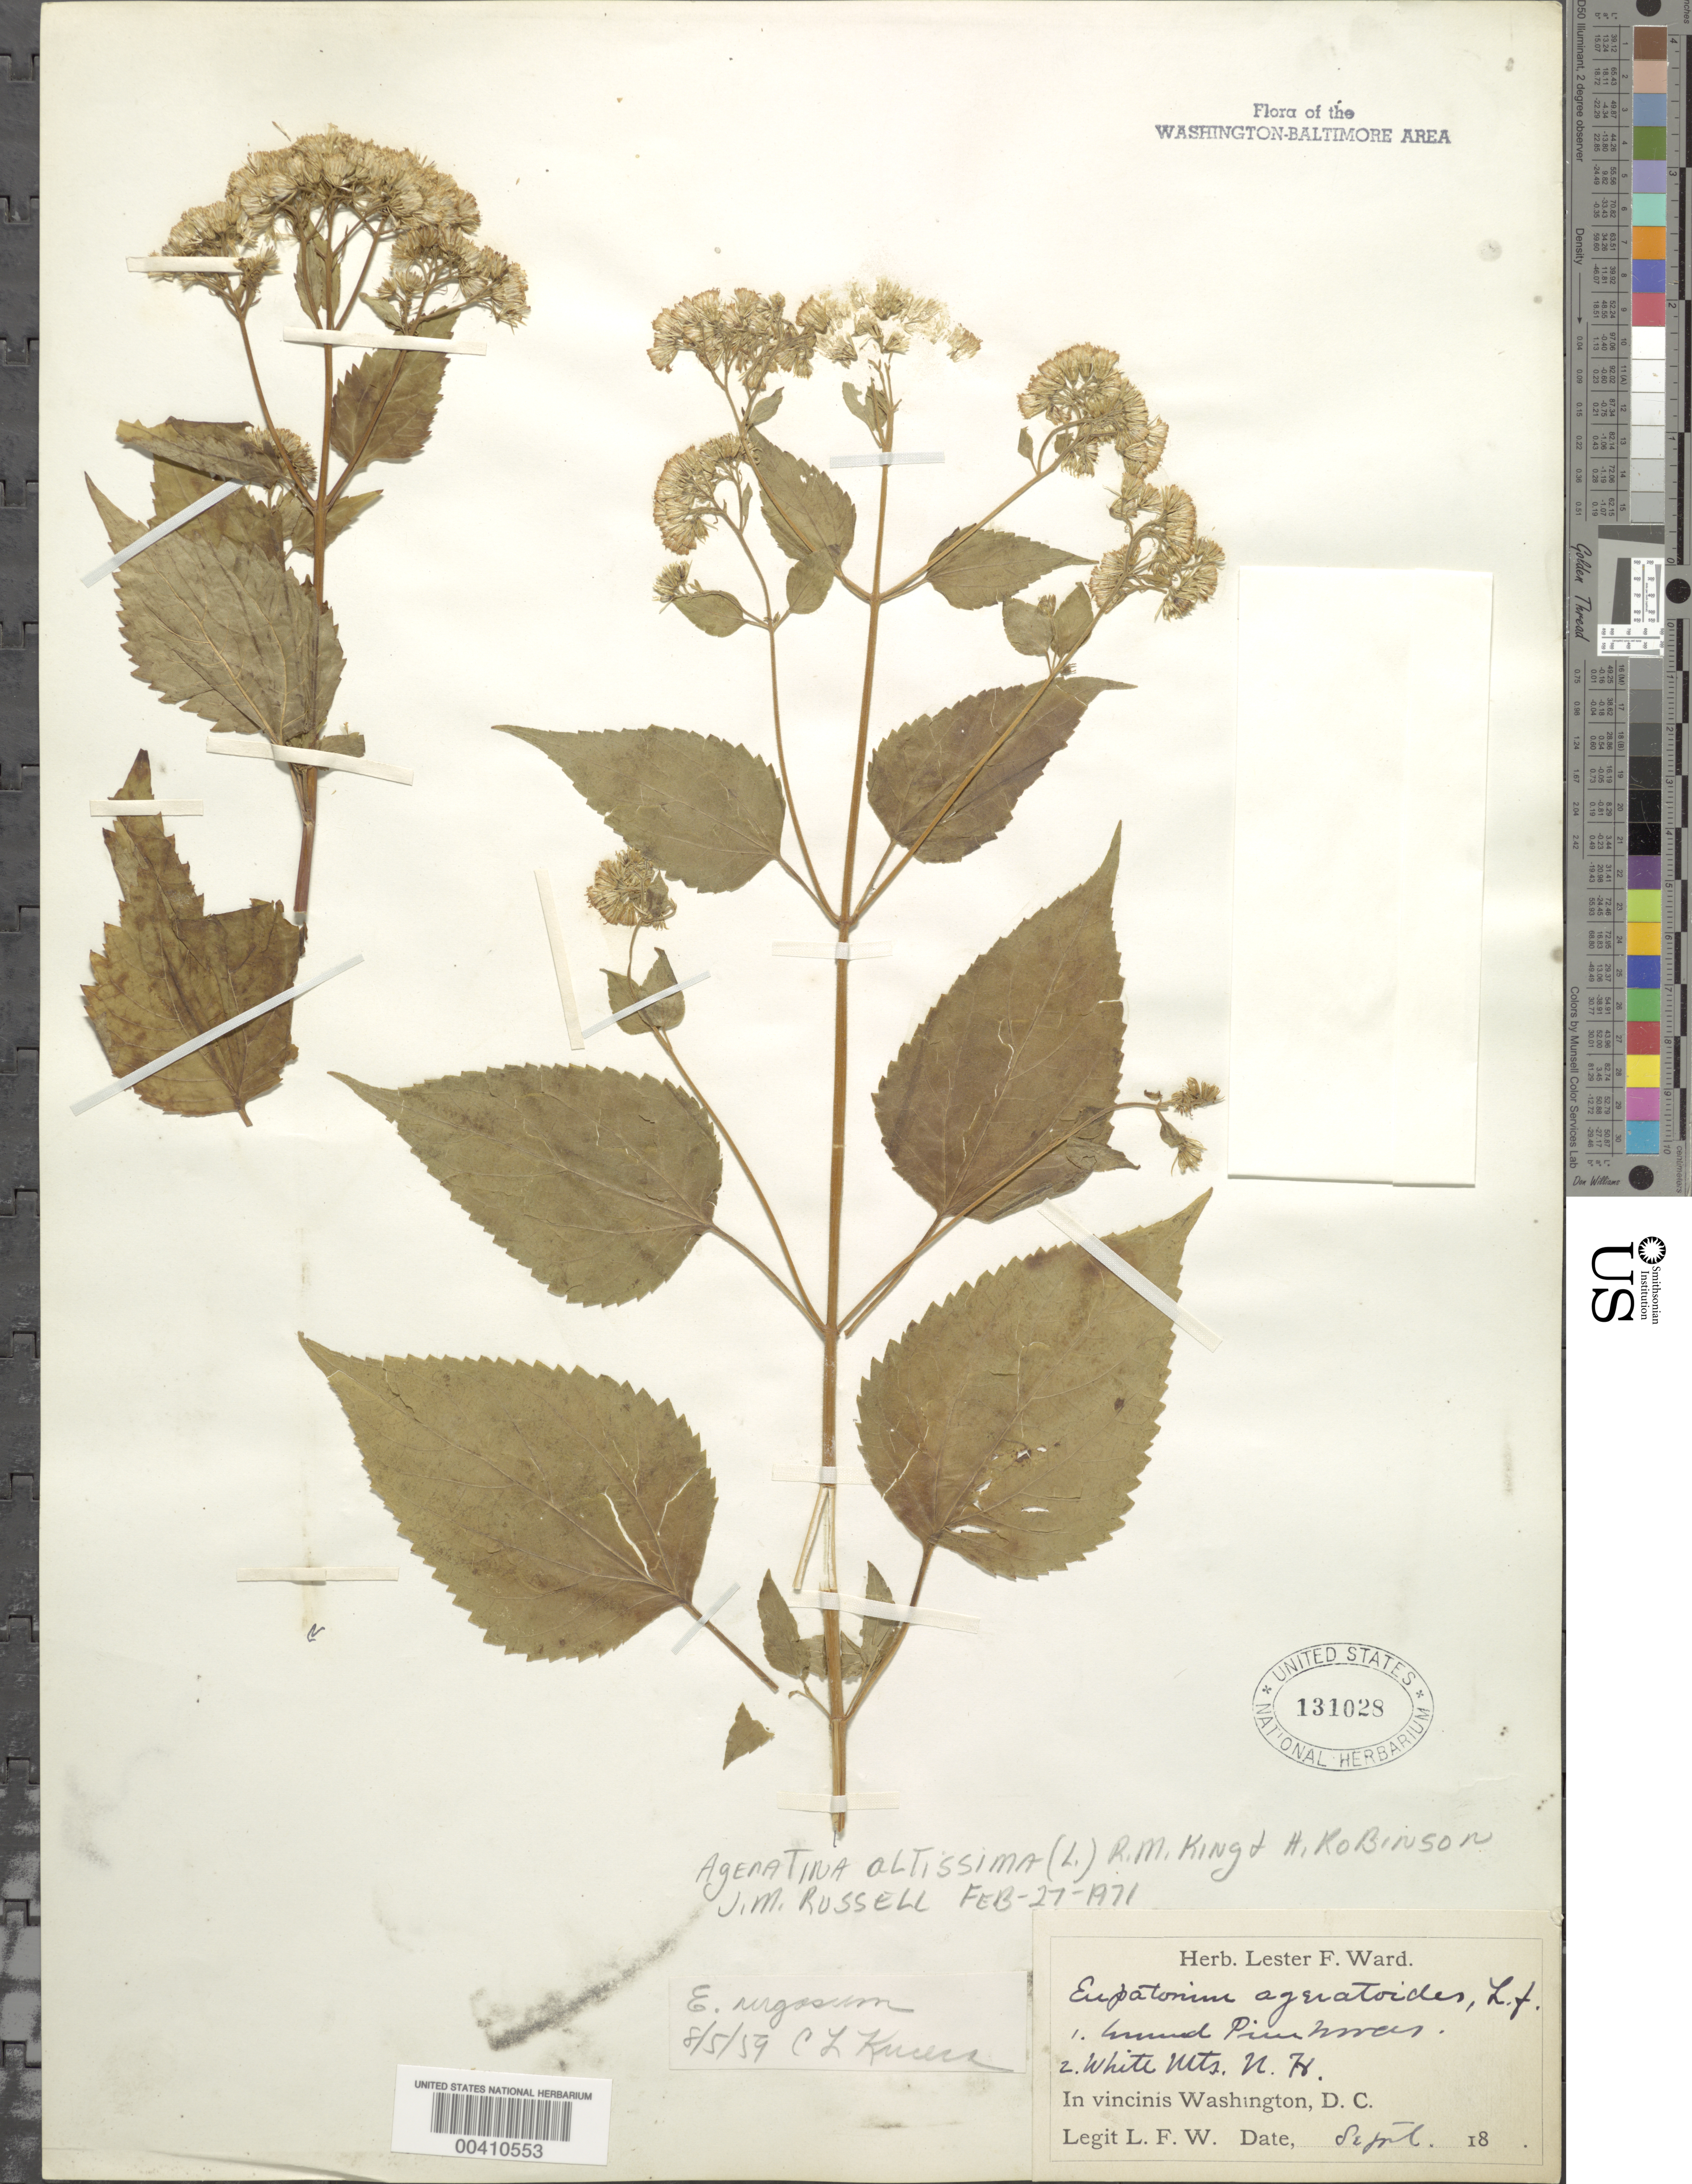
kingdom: Plantae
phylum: Tracheophyta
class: Magnoliopsida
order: Asterales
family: Asteraceae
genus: Ageratina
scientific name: Ageratina altissima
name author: (L.) R.M. King & H. Rob.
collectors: L. F. Ward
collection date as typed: Sep 18--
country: United States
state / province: District of Columbia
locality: ground pine woods Rock Creek Park & vicinity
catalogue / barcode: US 131028